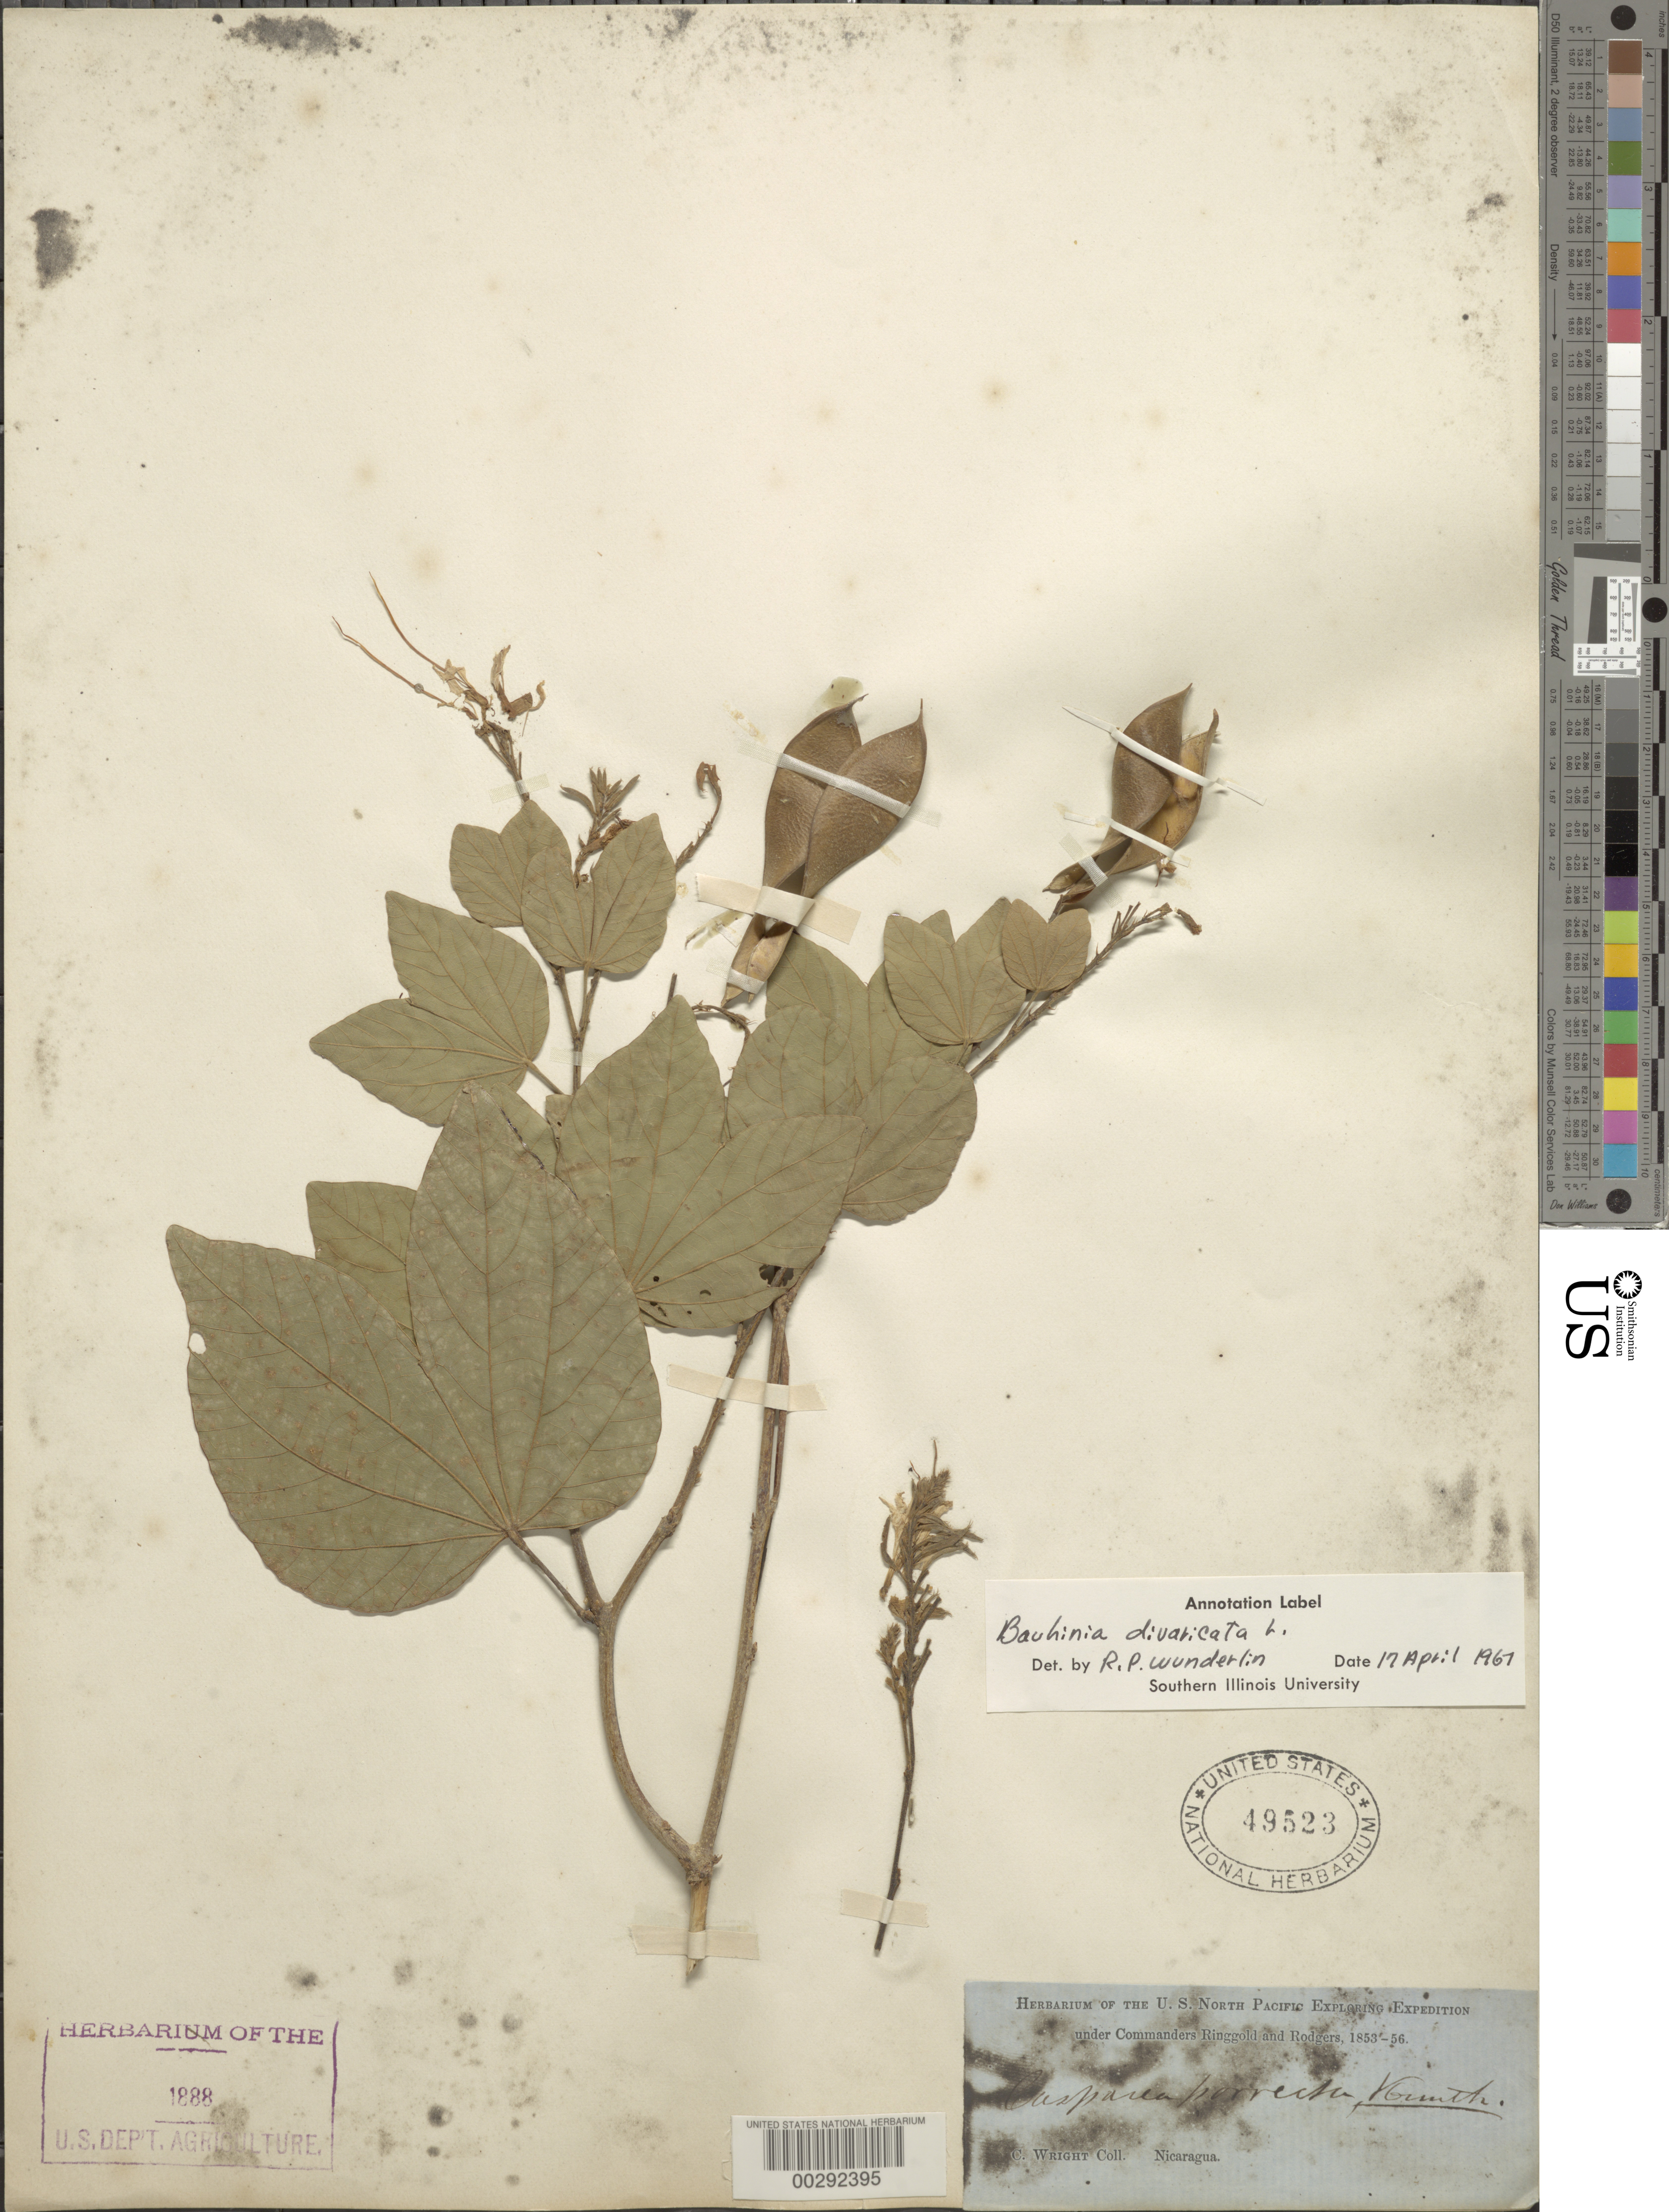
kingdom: Plantae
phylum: Tracheophyta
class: Magnoliopsida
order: Fabales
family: Fabaceae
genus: Bauhinia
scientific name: Bauhinia divaricata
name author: L.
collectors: C. Wright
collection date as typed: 1853 to -- -- 1856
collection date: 1853/1856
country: Nicaragua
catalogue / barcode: US 49523